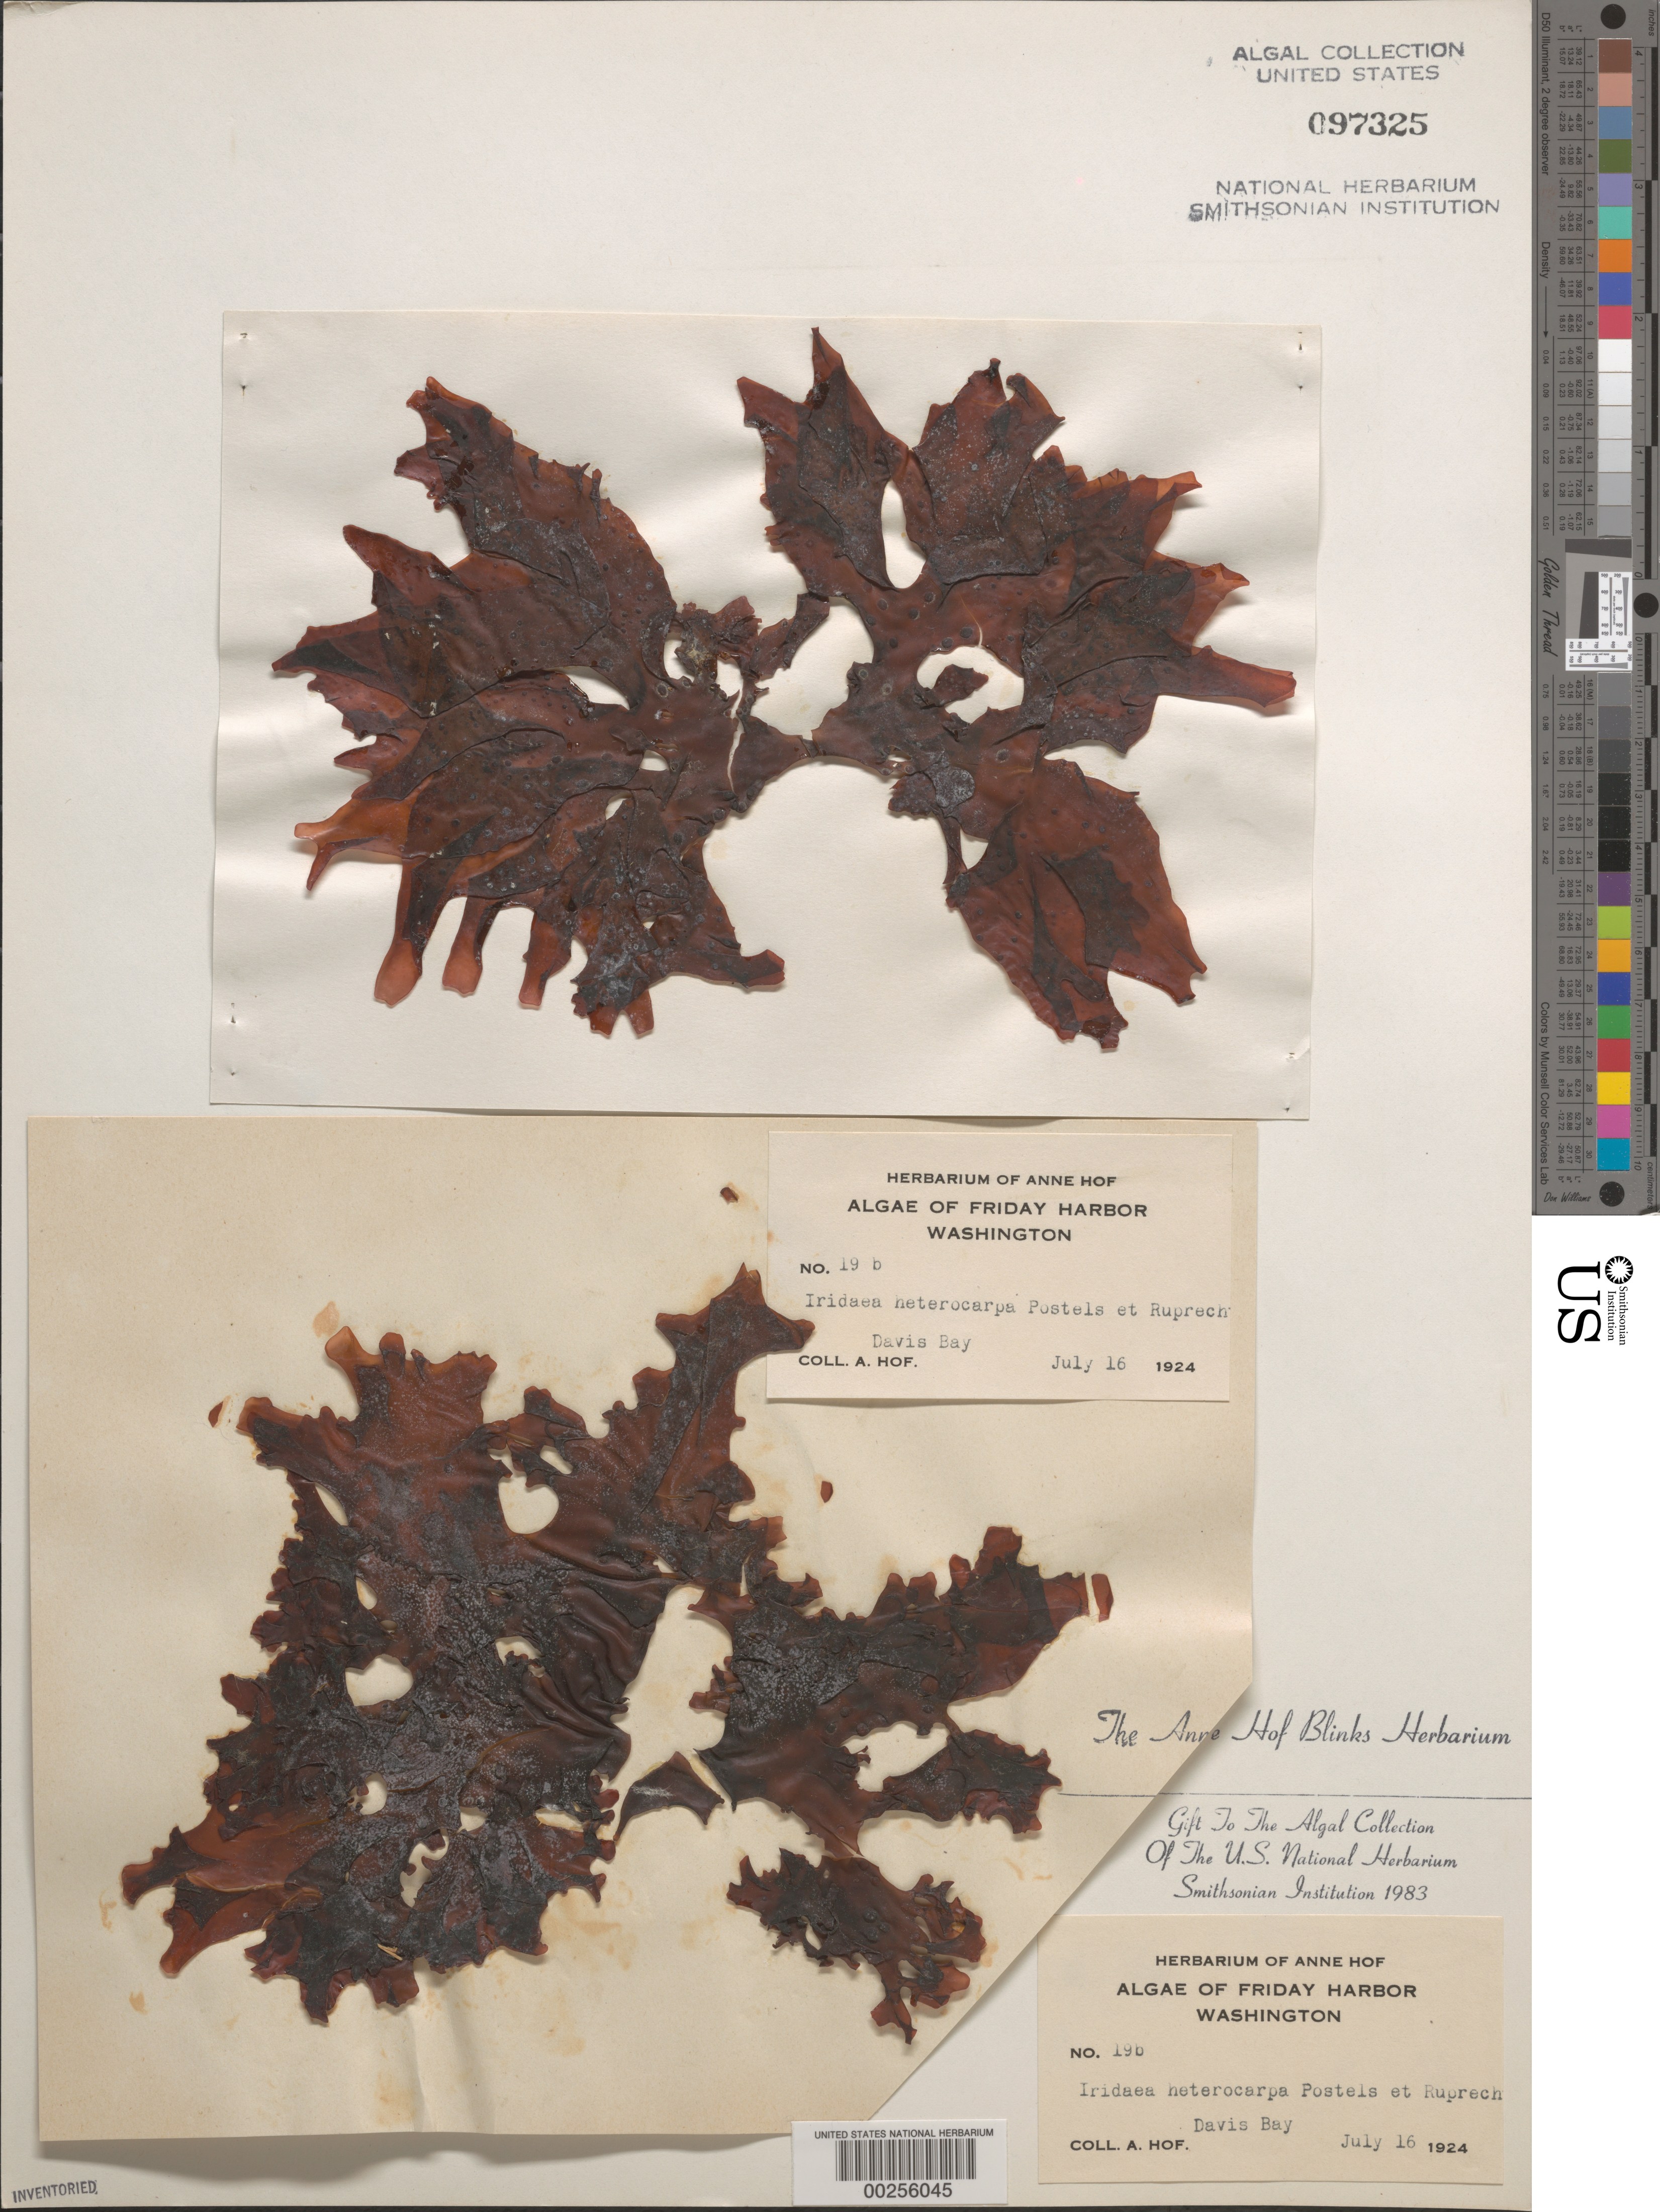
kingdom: Plantae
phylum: Rhodophyta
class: Florideophyceae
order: Gigartinales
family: Gigartinaceae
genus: Chondrus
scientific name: Chondrus crispus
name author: Stackh.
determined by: Algae name updating Project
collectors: A. Blinks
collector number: AHB 19b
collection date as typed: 16 Jul 1924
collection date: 1924-07-16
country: United States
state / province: Washington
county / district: San Juan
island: San Juan Island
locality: Davis Bay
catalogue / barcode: US 97325